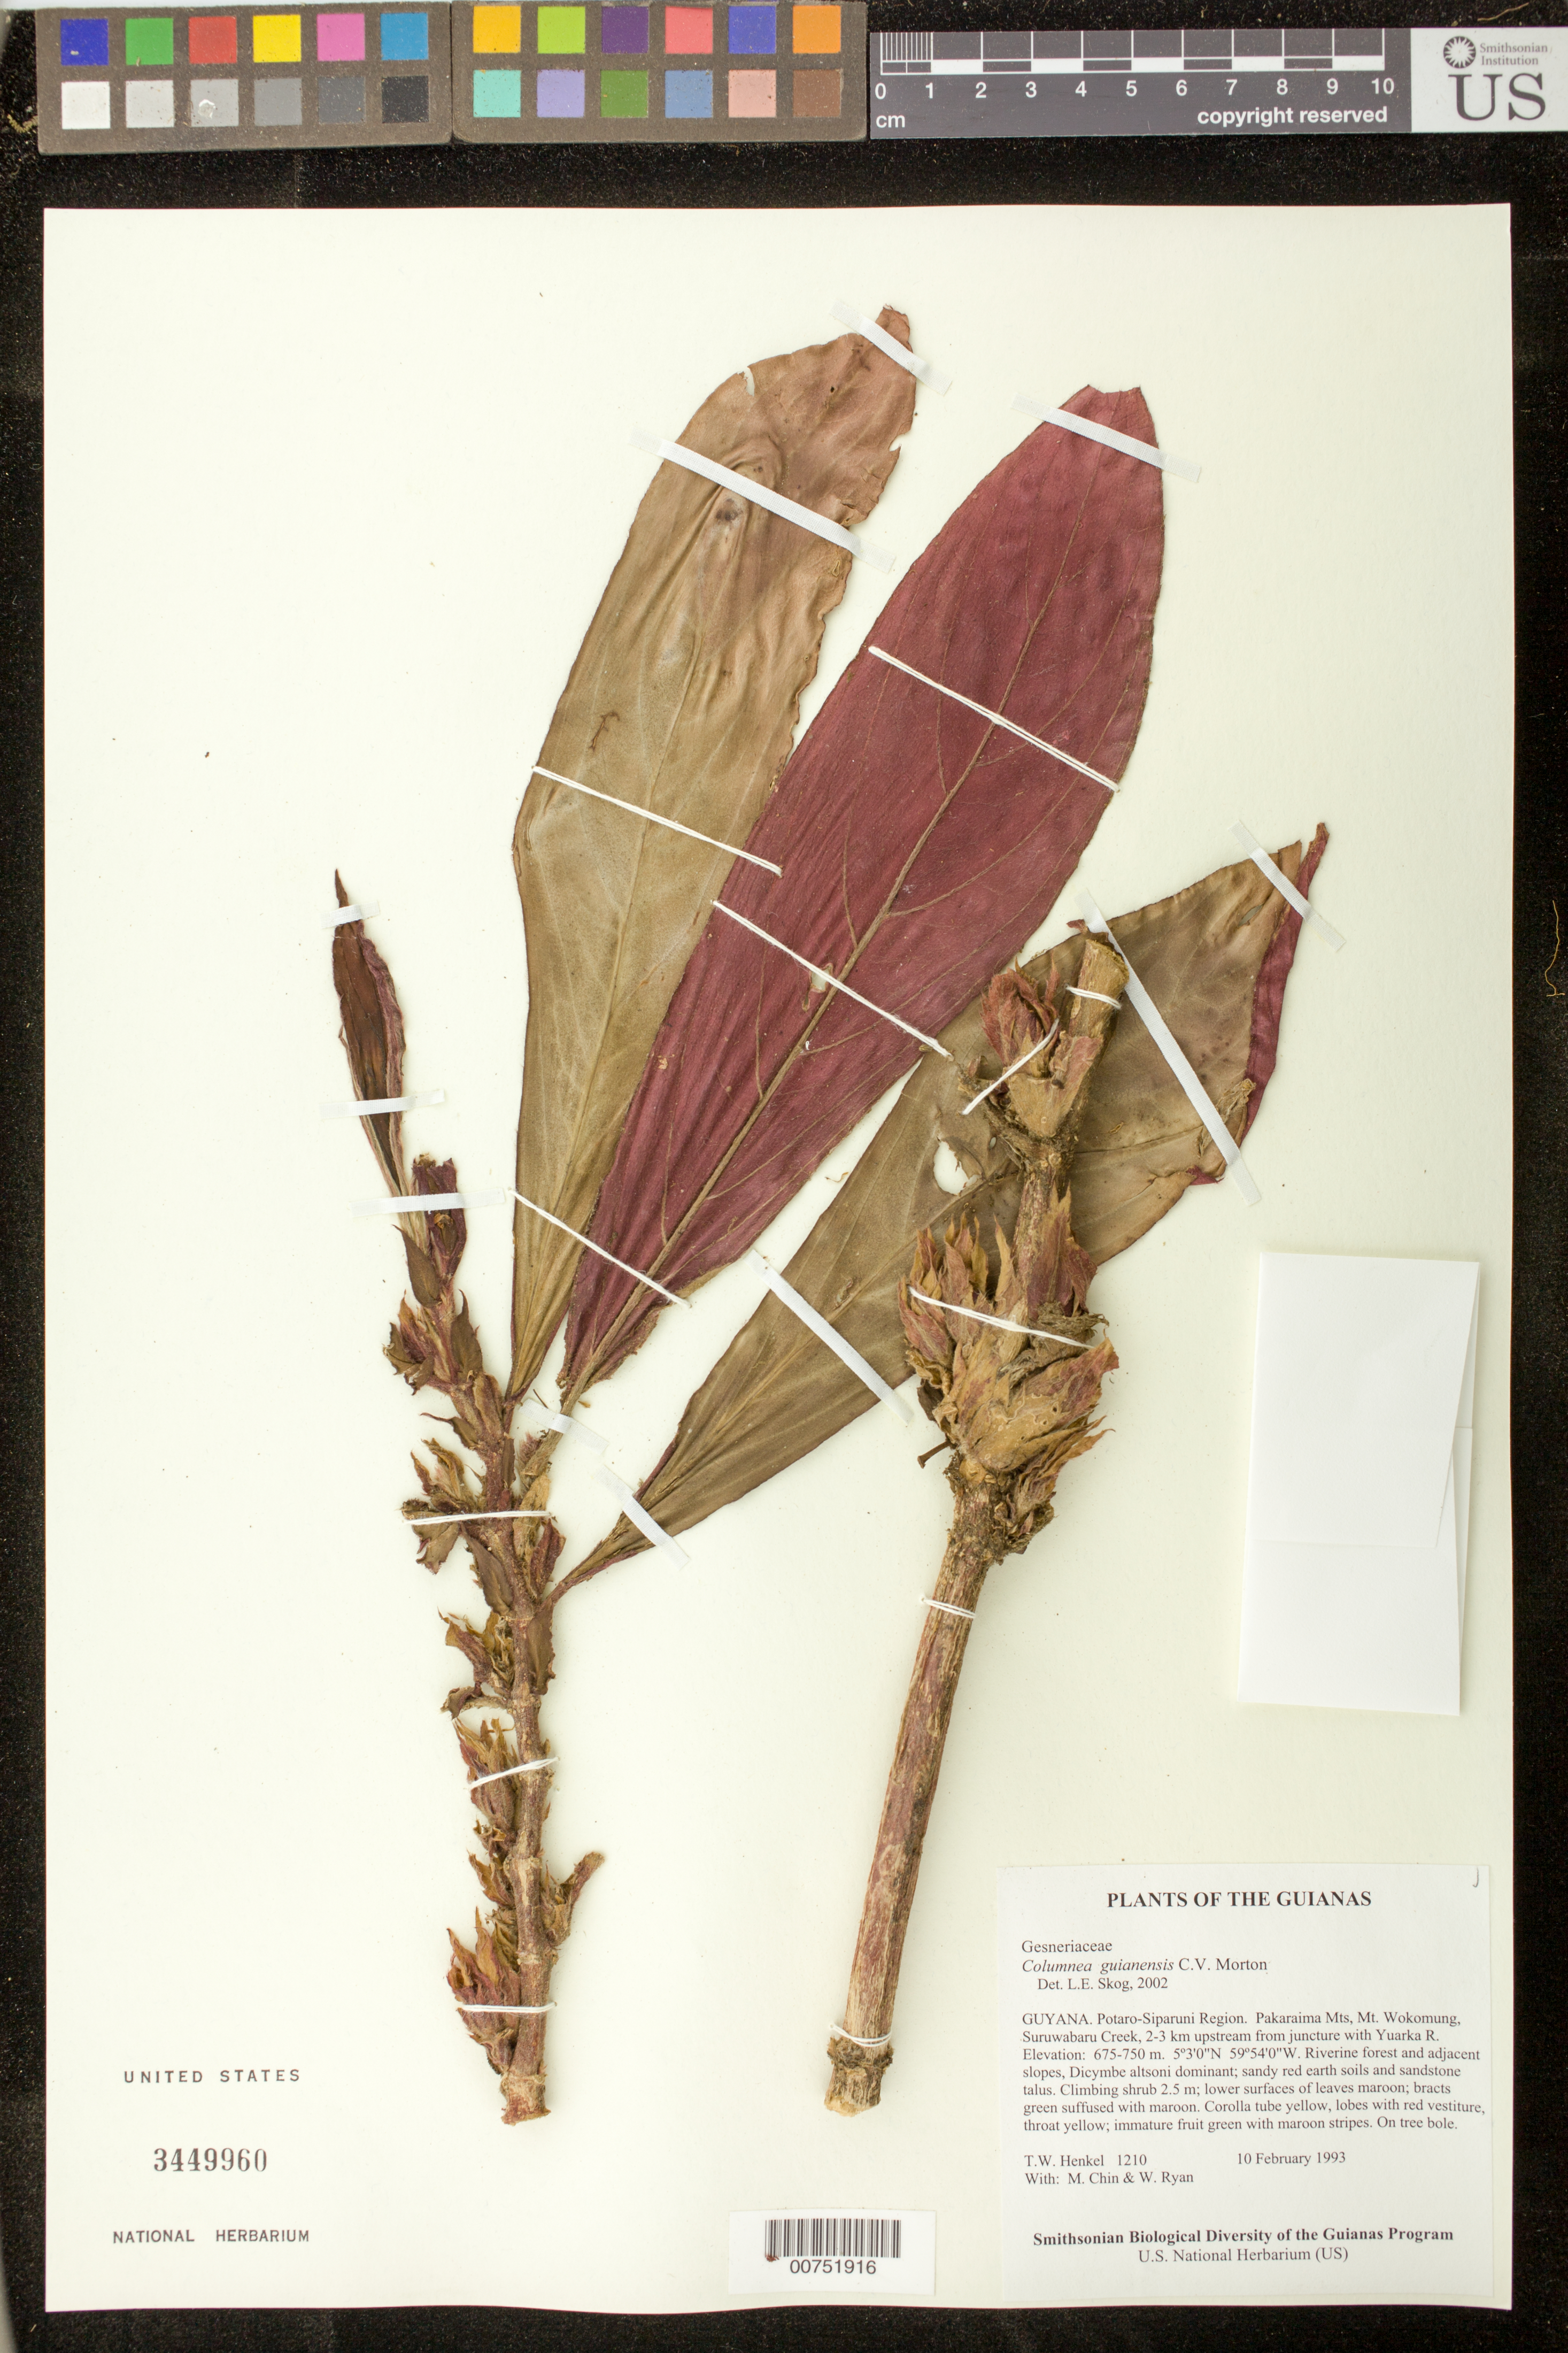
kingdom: Plantae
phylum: Tracheophyta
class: Magnoliopsida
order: Lamiales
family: Gesneriaceae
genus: Columnea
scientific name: Columnea guianensis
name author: C.V. Morton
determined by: Skog, Laurence E.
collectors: T. Henkel, M. Chin & W. Ryan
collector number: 1210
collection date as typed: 10 Feb 1993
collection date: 1993-02-10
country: Guyana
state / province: Potaro-Siparuni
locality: Pakaraima Mts., Mt. Wokomung, Suruwabaru Creek, 2-3 km upstream from its juncture with Yuarka R.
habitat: Riverine forest and adjacent slopes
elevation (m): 675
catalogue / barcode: US 3449960